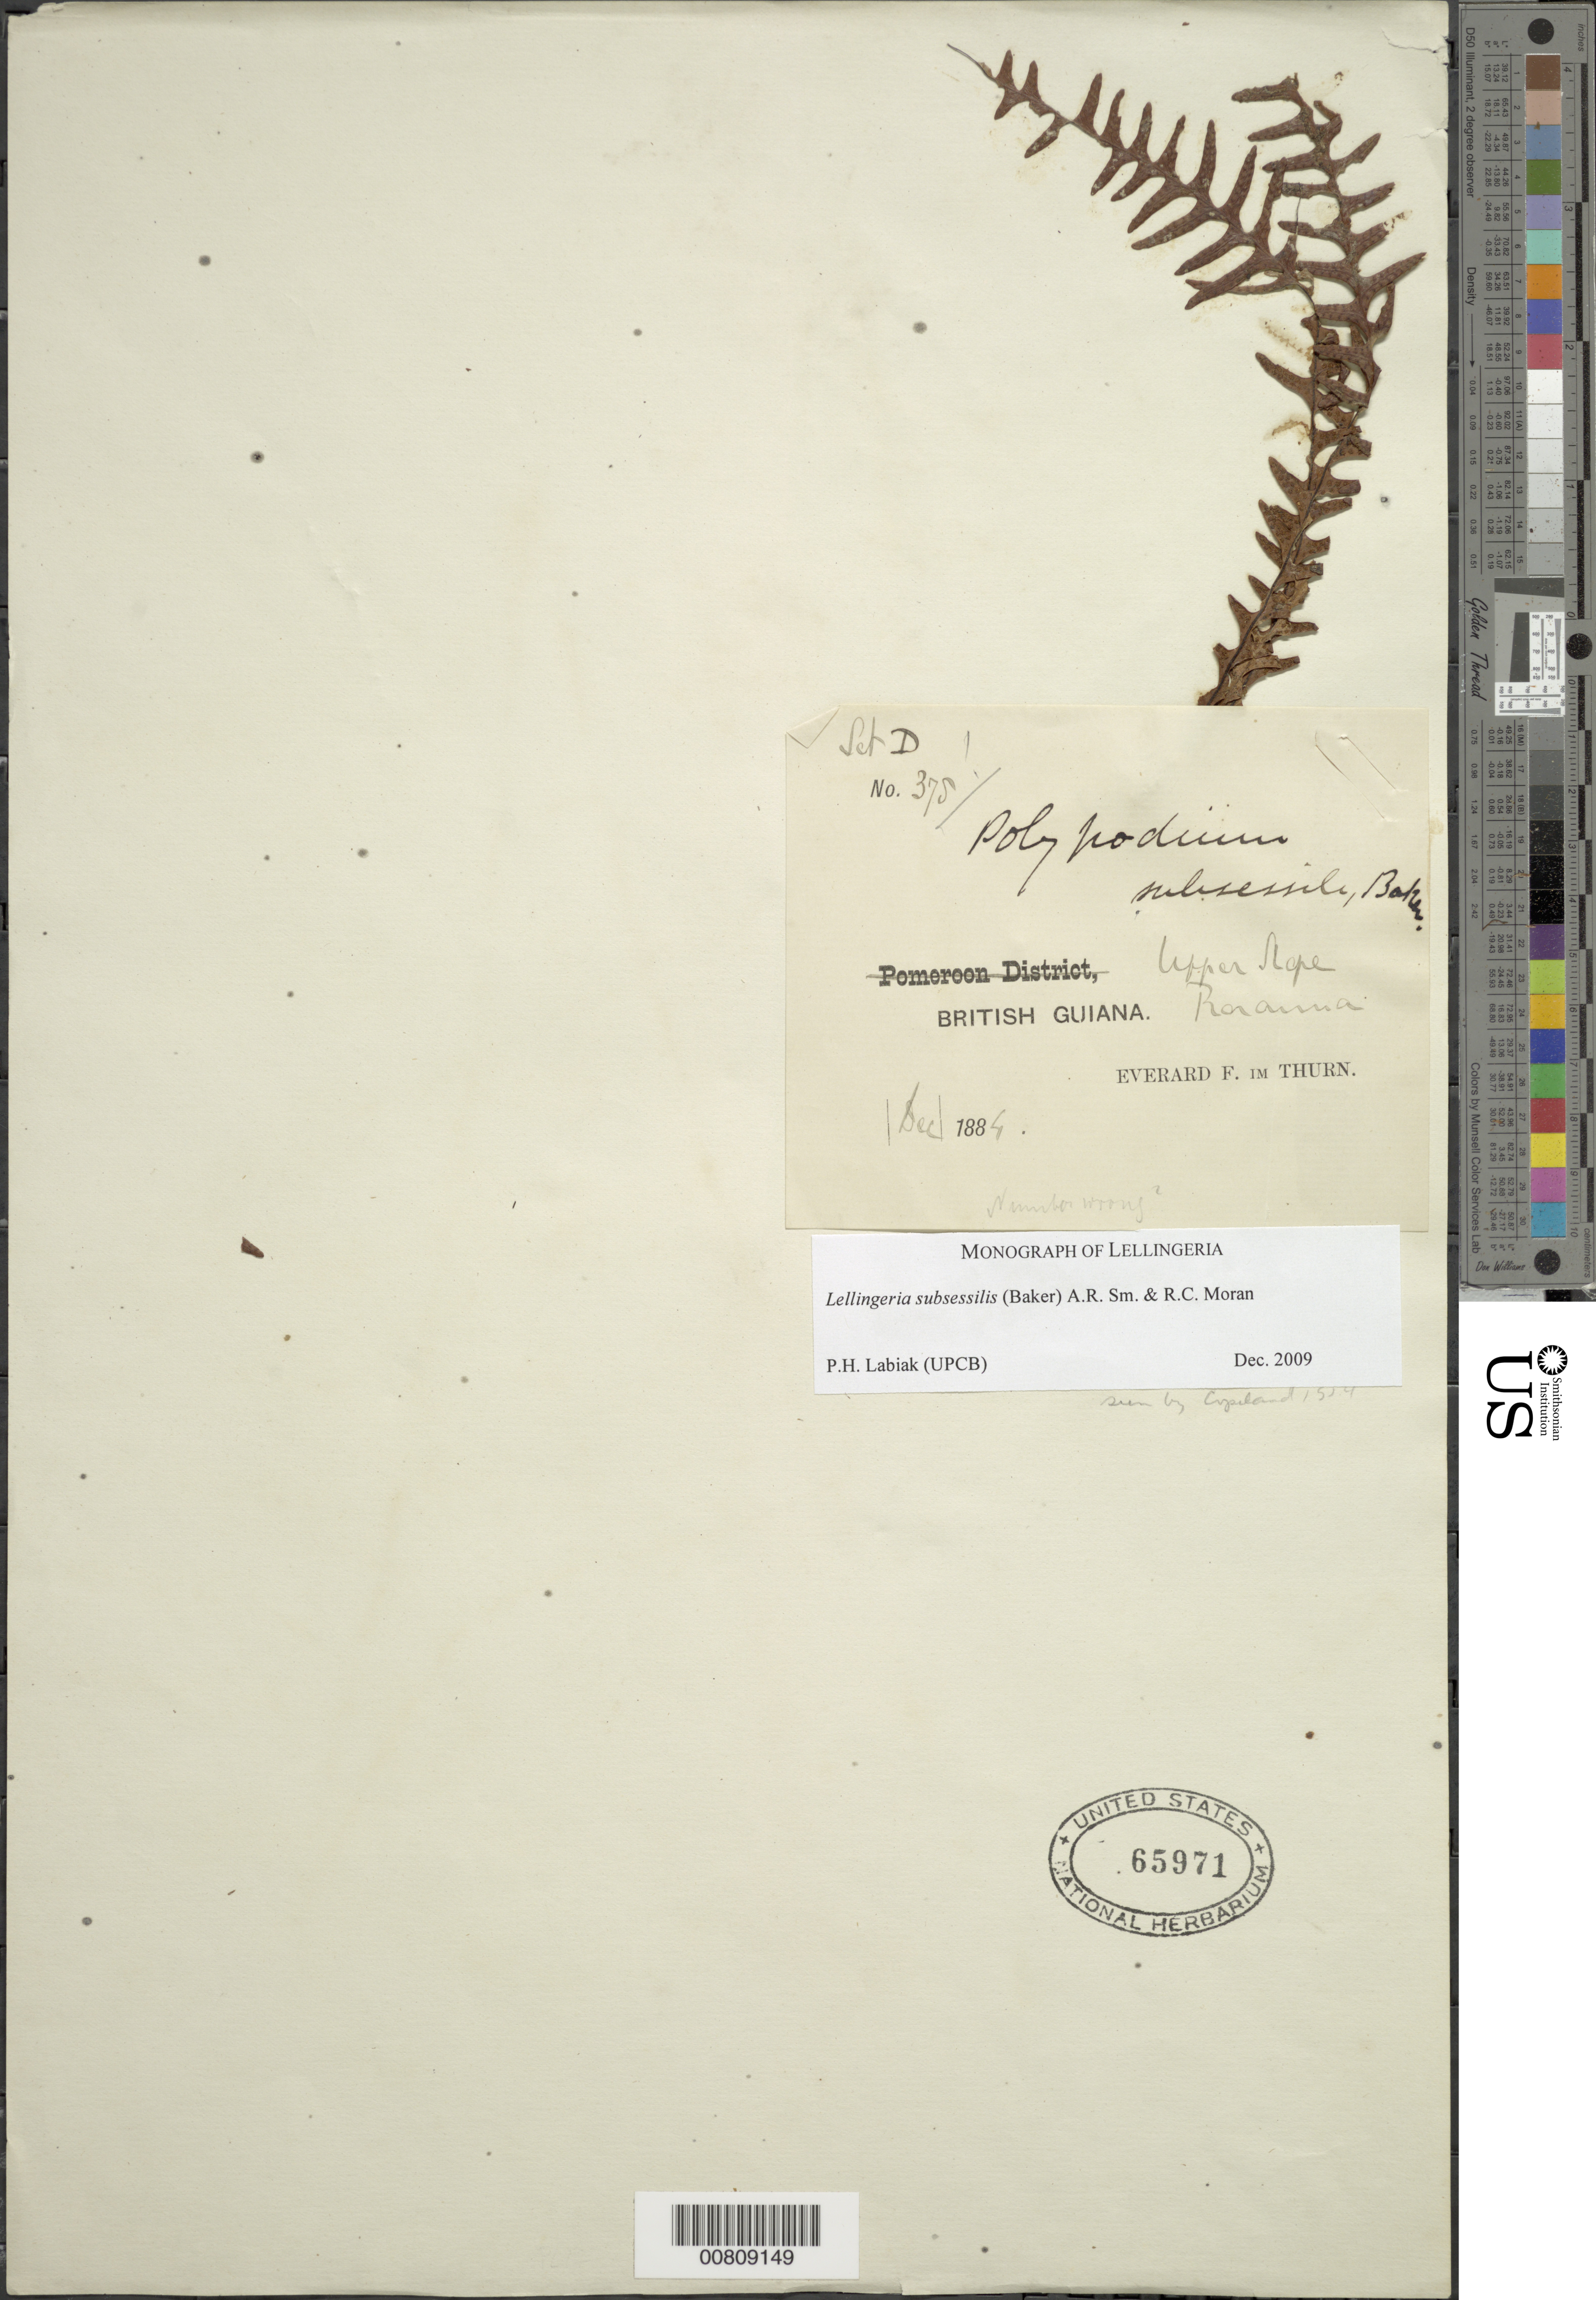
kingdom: Plantae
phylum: Tracheophyta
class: Polypodiopsida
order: Polypodiales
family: Polypodiaceae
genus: Lellingeria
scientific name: Lellingeria subsessilis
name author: (Baker) A.R. Sm. & R.C. Moran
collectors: E. F. im Thurn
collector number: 375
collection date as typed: December 1884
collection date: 1884-12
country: Guyana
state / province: Cuyuni-Mazaruni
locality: Mt. Roraima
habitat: Upper slope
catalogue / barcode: US 65971